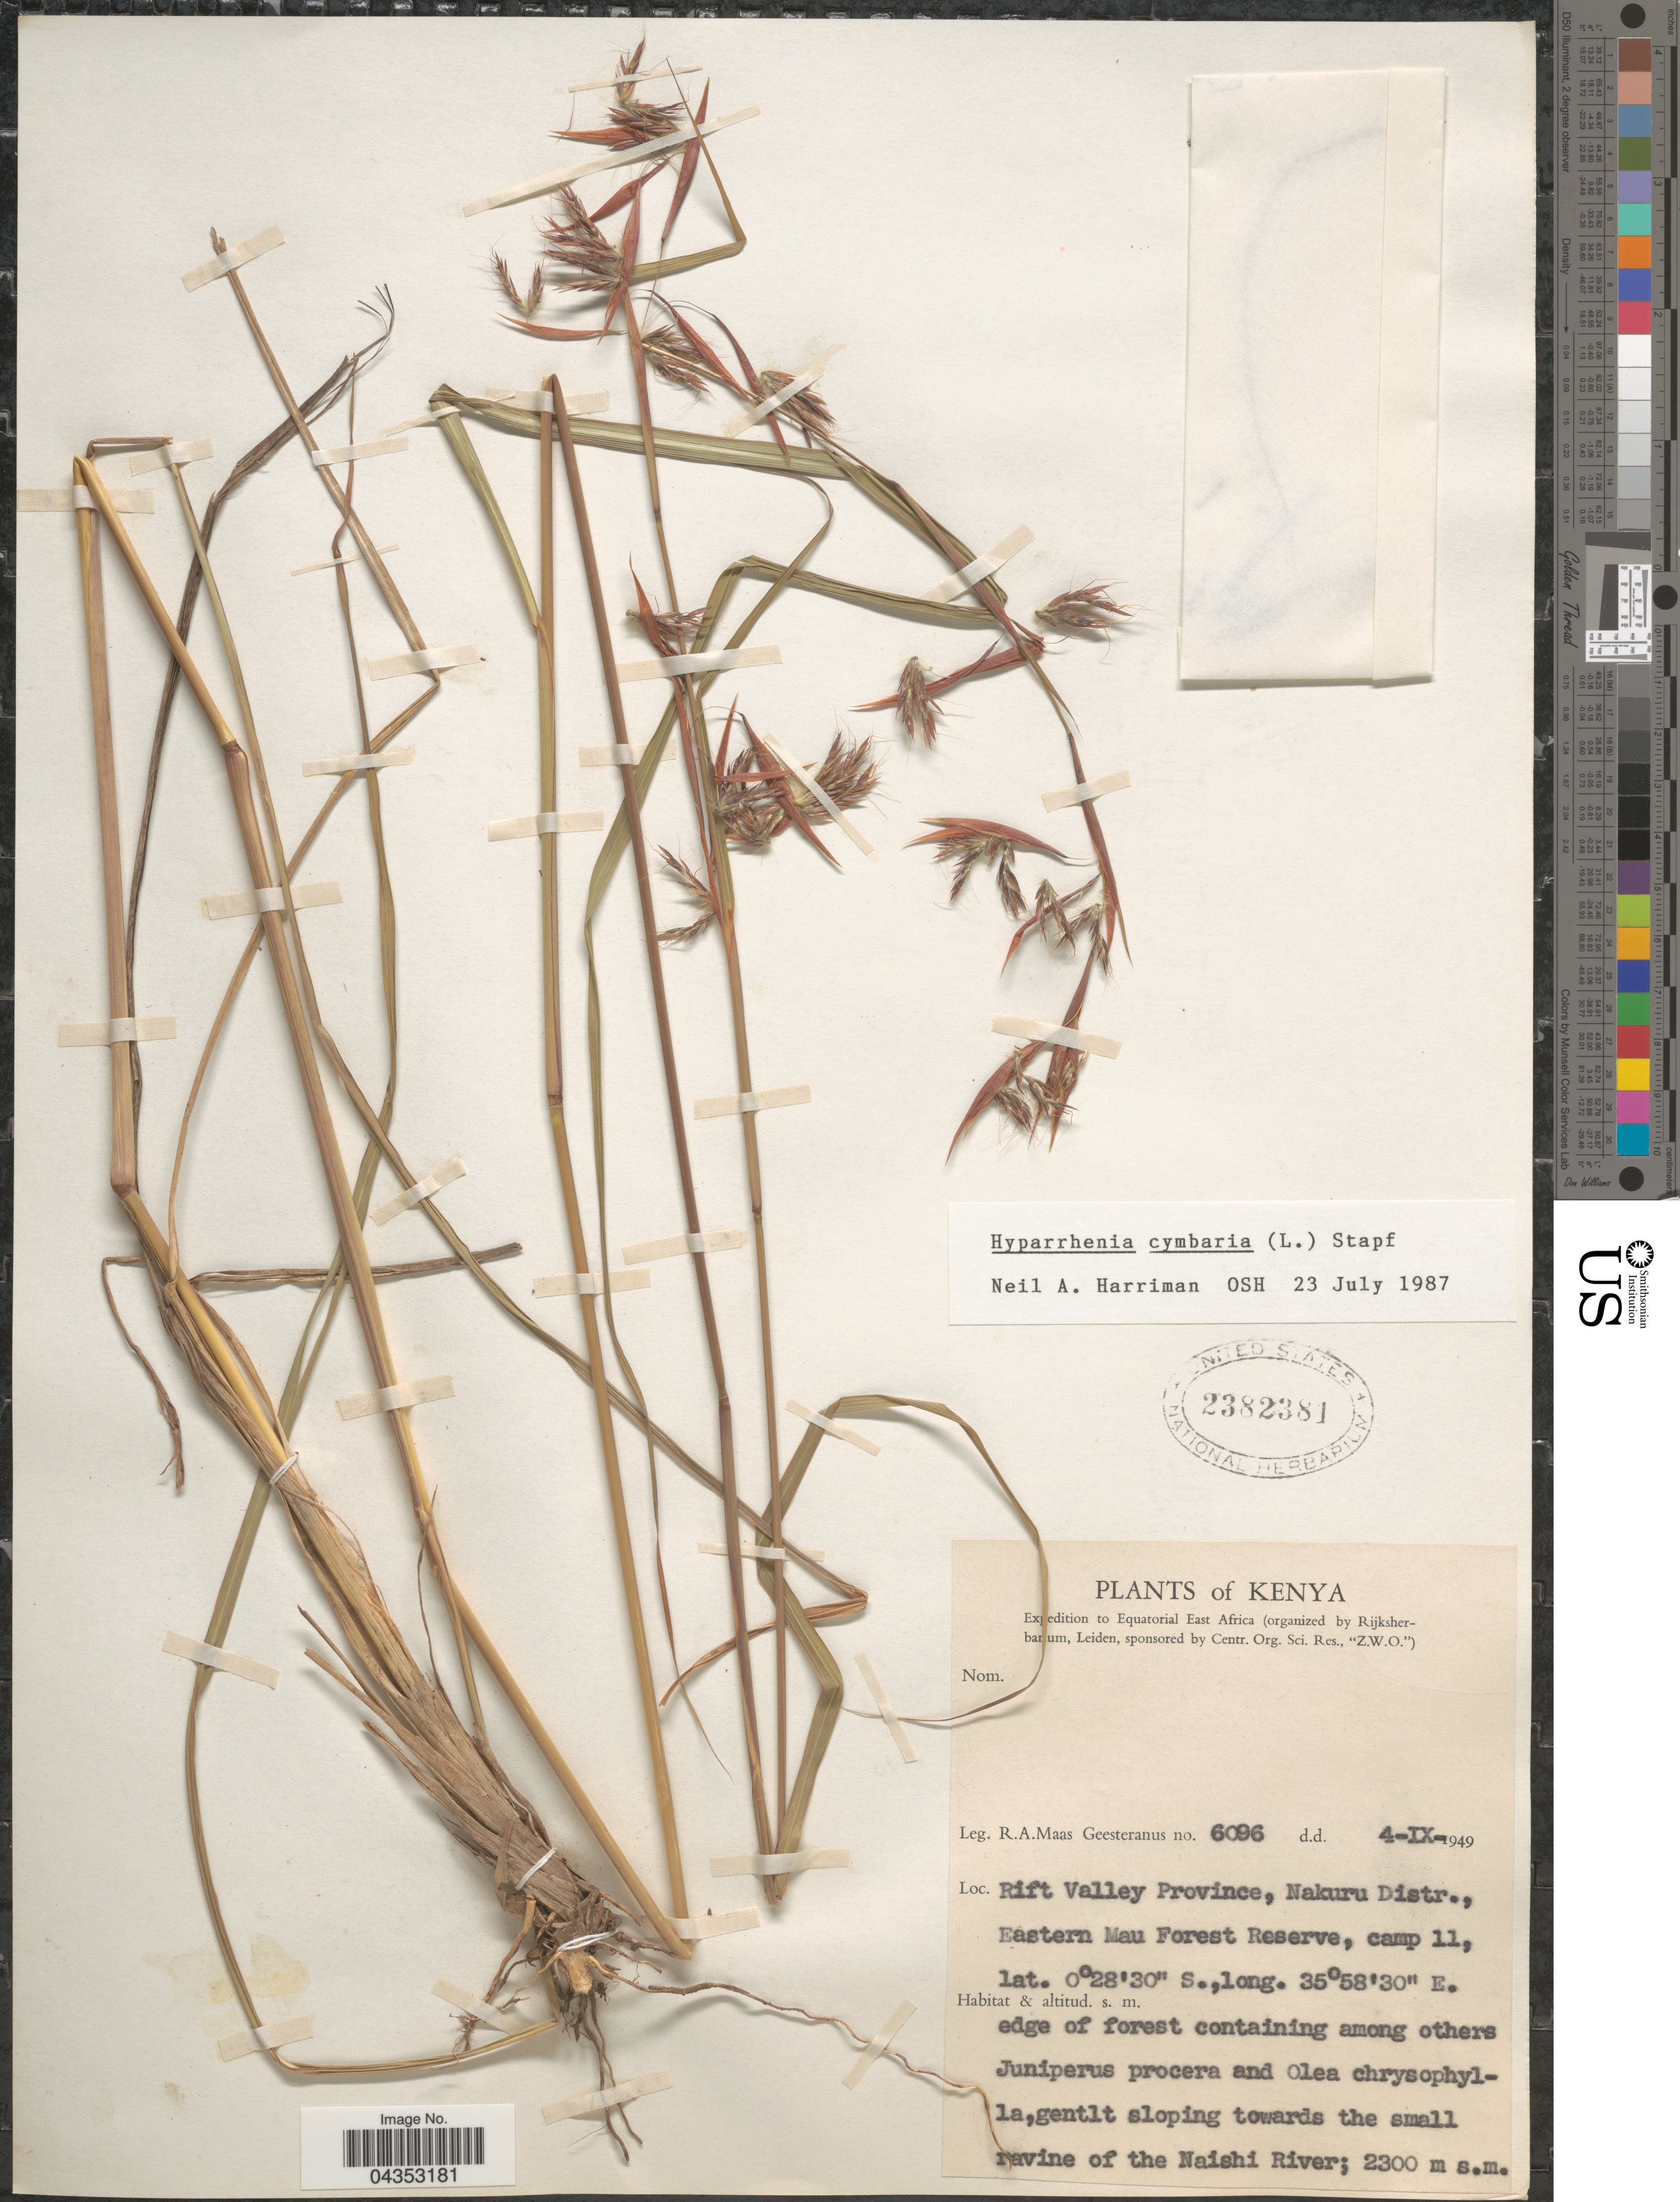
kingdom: Plantae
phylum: Tracheophyta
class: Liliopsida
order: Poales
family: Poaceae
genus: Hyparrhenia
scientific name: Hyparrhenia cymbaria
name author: (L.) Stapf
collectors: R. A. Maas Geesteranus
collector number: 6096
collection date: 1949-09-04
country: Kenya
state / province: Nakuru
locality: Expedition to Equatorial East Africa. Rift Valley Province, Nakuru Distr., Eastern Mau Forest Reserve, camp 11. Gentit sloping towards the small ravine of the Naishi River.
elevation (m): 2300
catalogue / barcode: US 2382381